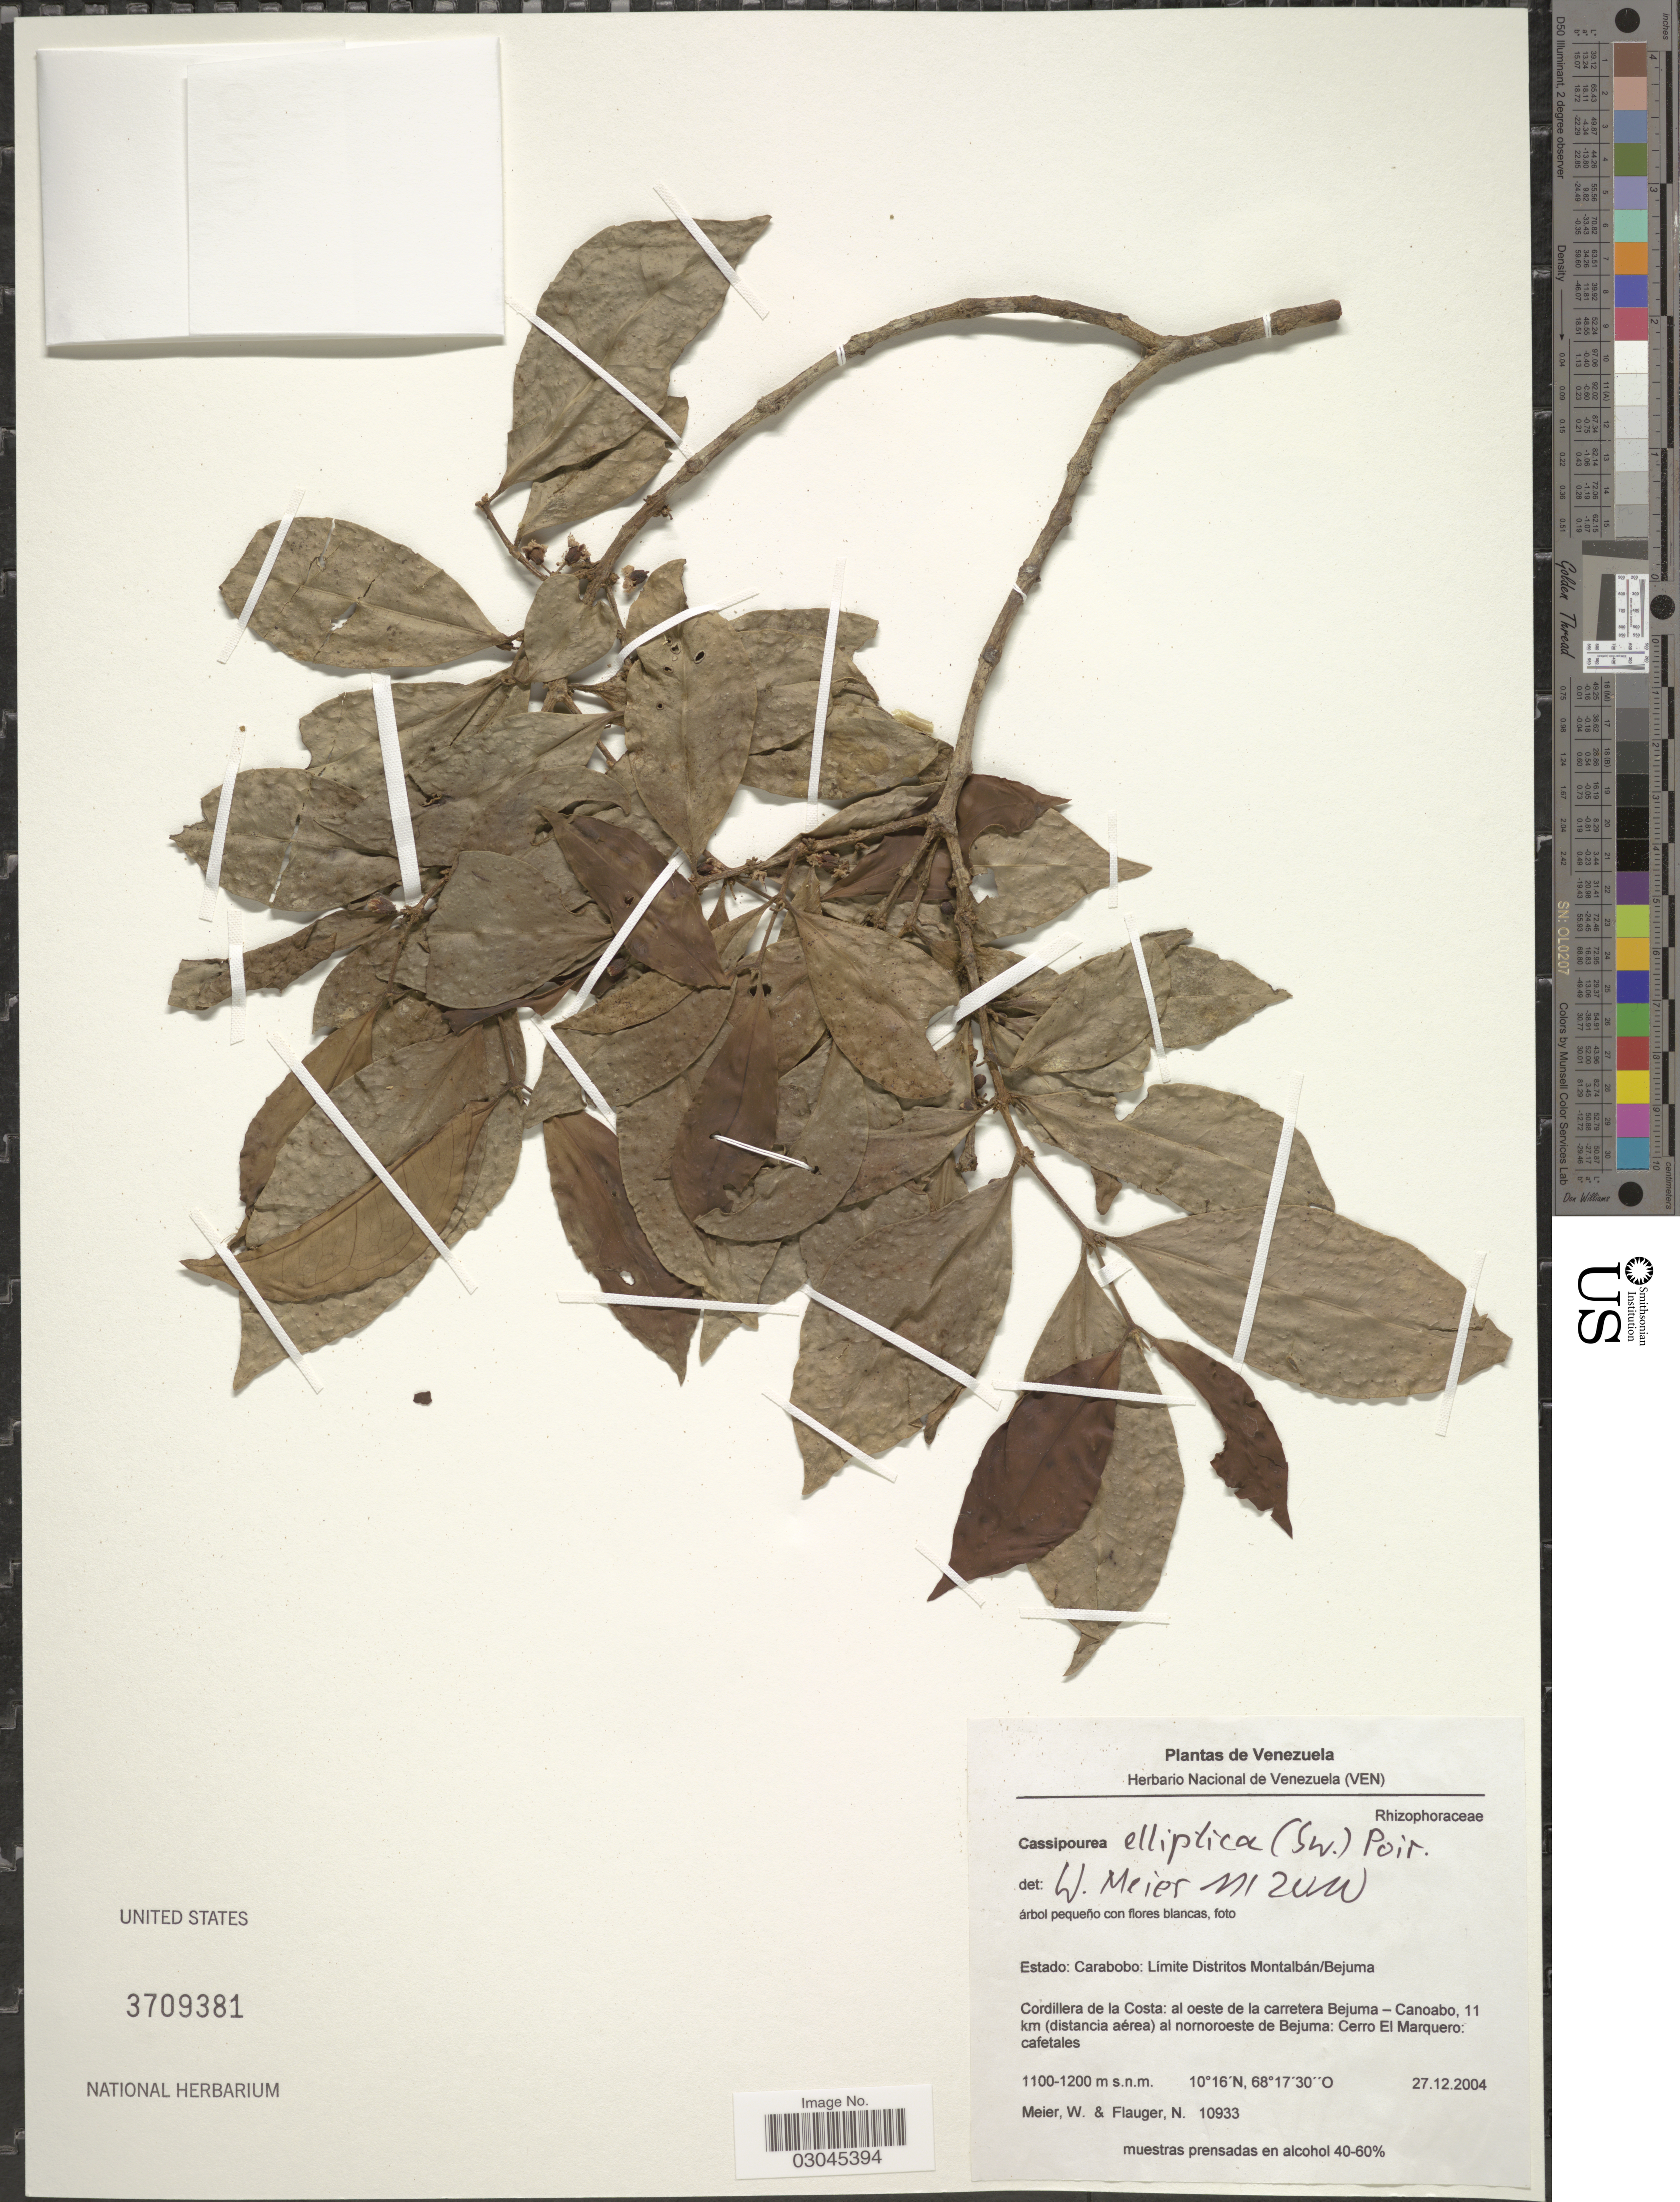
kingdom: Plantae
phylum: Tracheophyta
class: Magnoliopsida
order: Malpighiales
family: Rhizophoraceae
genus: Cassipourea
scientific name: Cassipourea elliptica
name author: (Sw.) Poir.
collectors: W. Meier & N. Flauger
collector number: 10933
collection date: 2004-12-27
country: Venezuela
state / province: Carabobo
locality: Estado Carabobo: Límite Distritos Montalbán/Bejuma. Cordillera de la Costa: al oeste de la carretera Bejuma-Canoabo, 11 km (distancia aérea) al nornoroeste de Bejuma: Cerro El Marquero.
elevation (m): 1100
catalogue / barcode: US 3709381